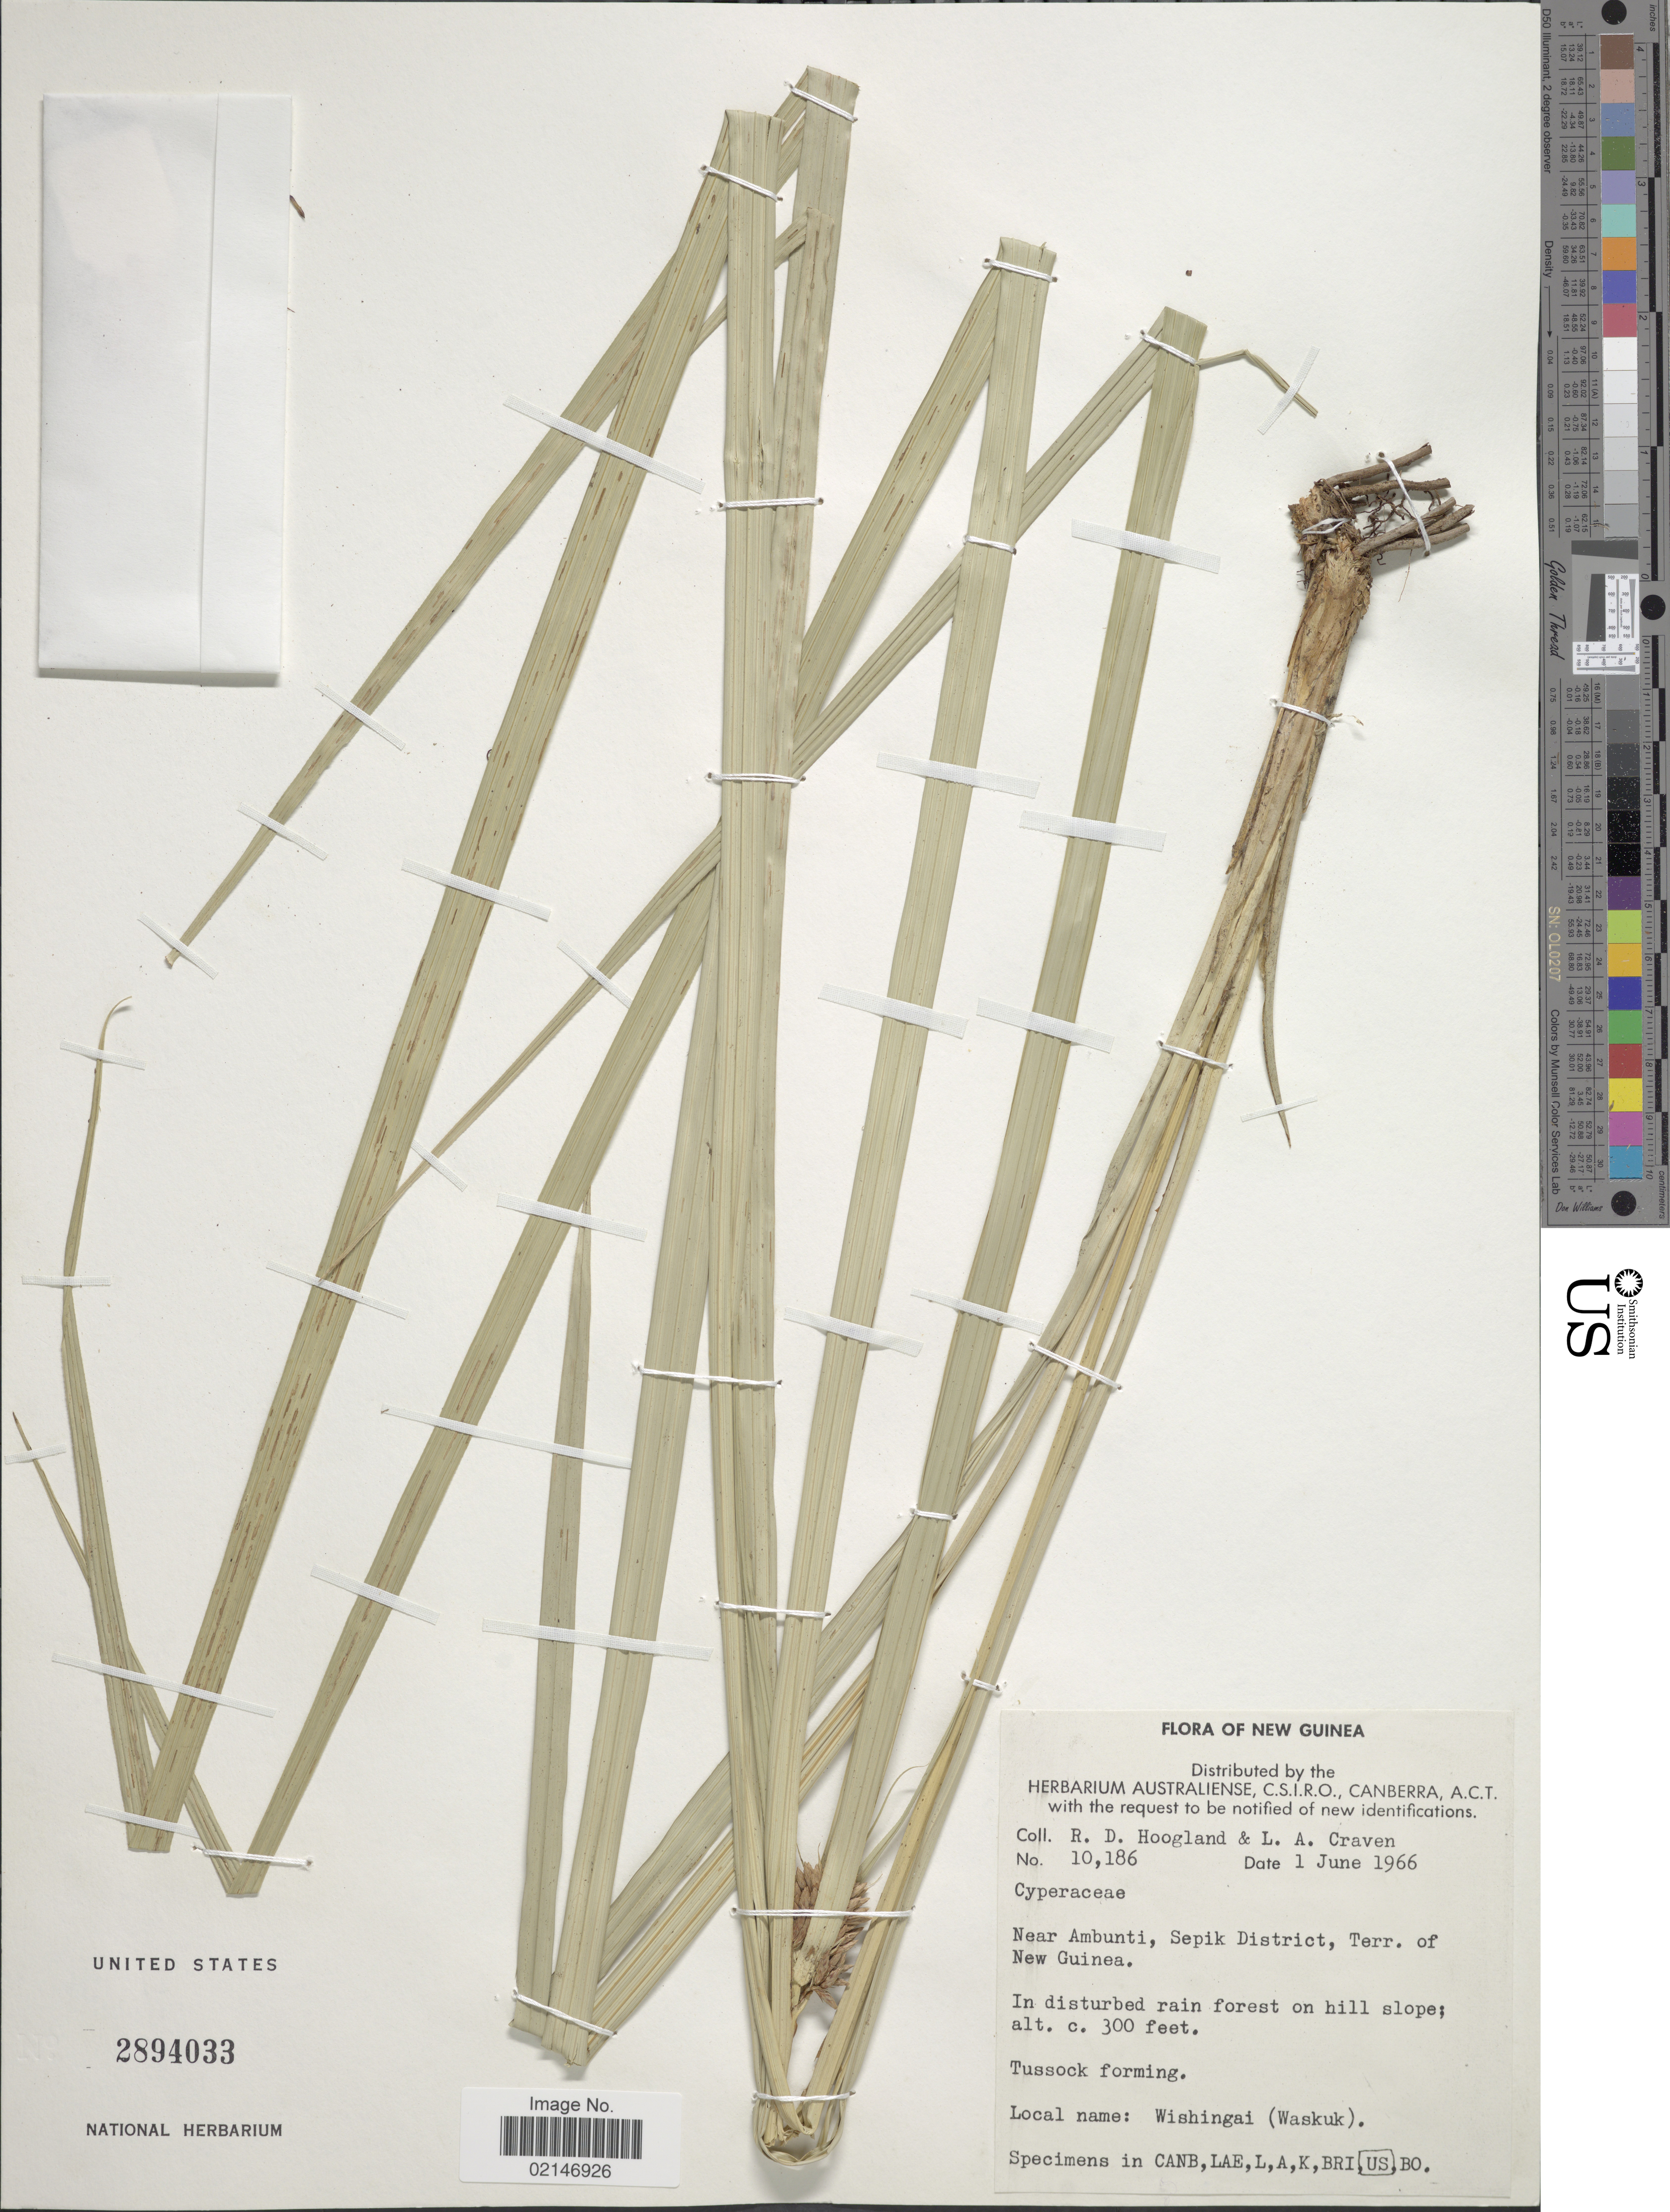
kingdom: Plantae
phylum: Tracheophyta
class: Liliopsida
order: Poales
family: Cyperaceae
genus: Hypolytrum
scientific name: Hypolytrum compactum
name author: Nees & Meyen ex Kunth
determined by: Goetghebeur, P.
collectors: R. D. Hoogland & L. A. Craven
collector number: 10186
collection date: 1966-06-01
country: Papua New Guinea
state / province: East Sepik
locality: New Guinea, Near Ambunti, Sepik District, Terr. of New Guinea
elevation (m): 91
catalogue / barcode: US 2894033